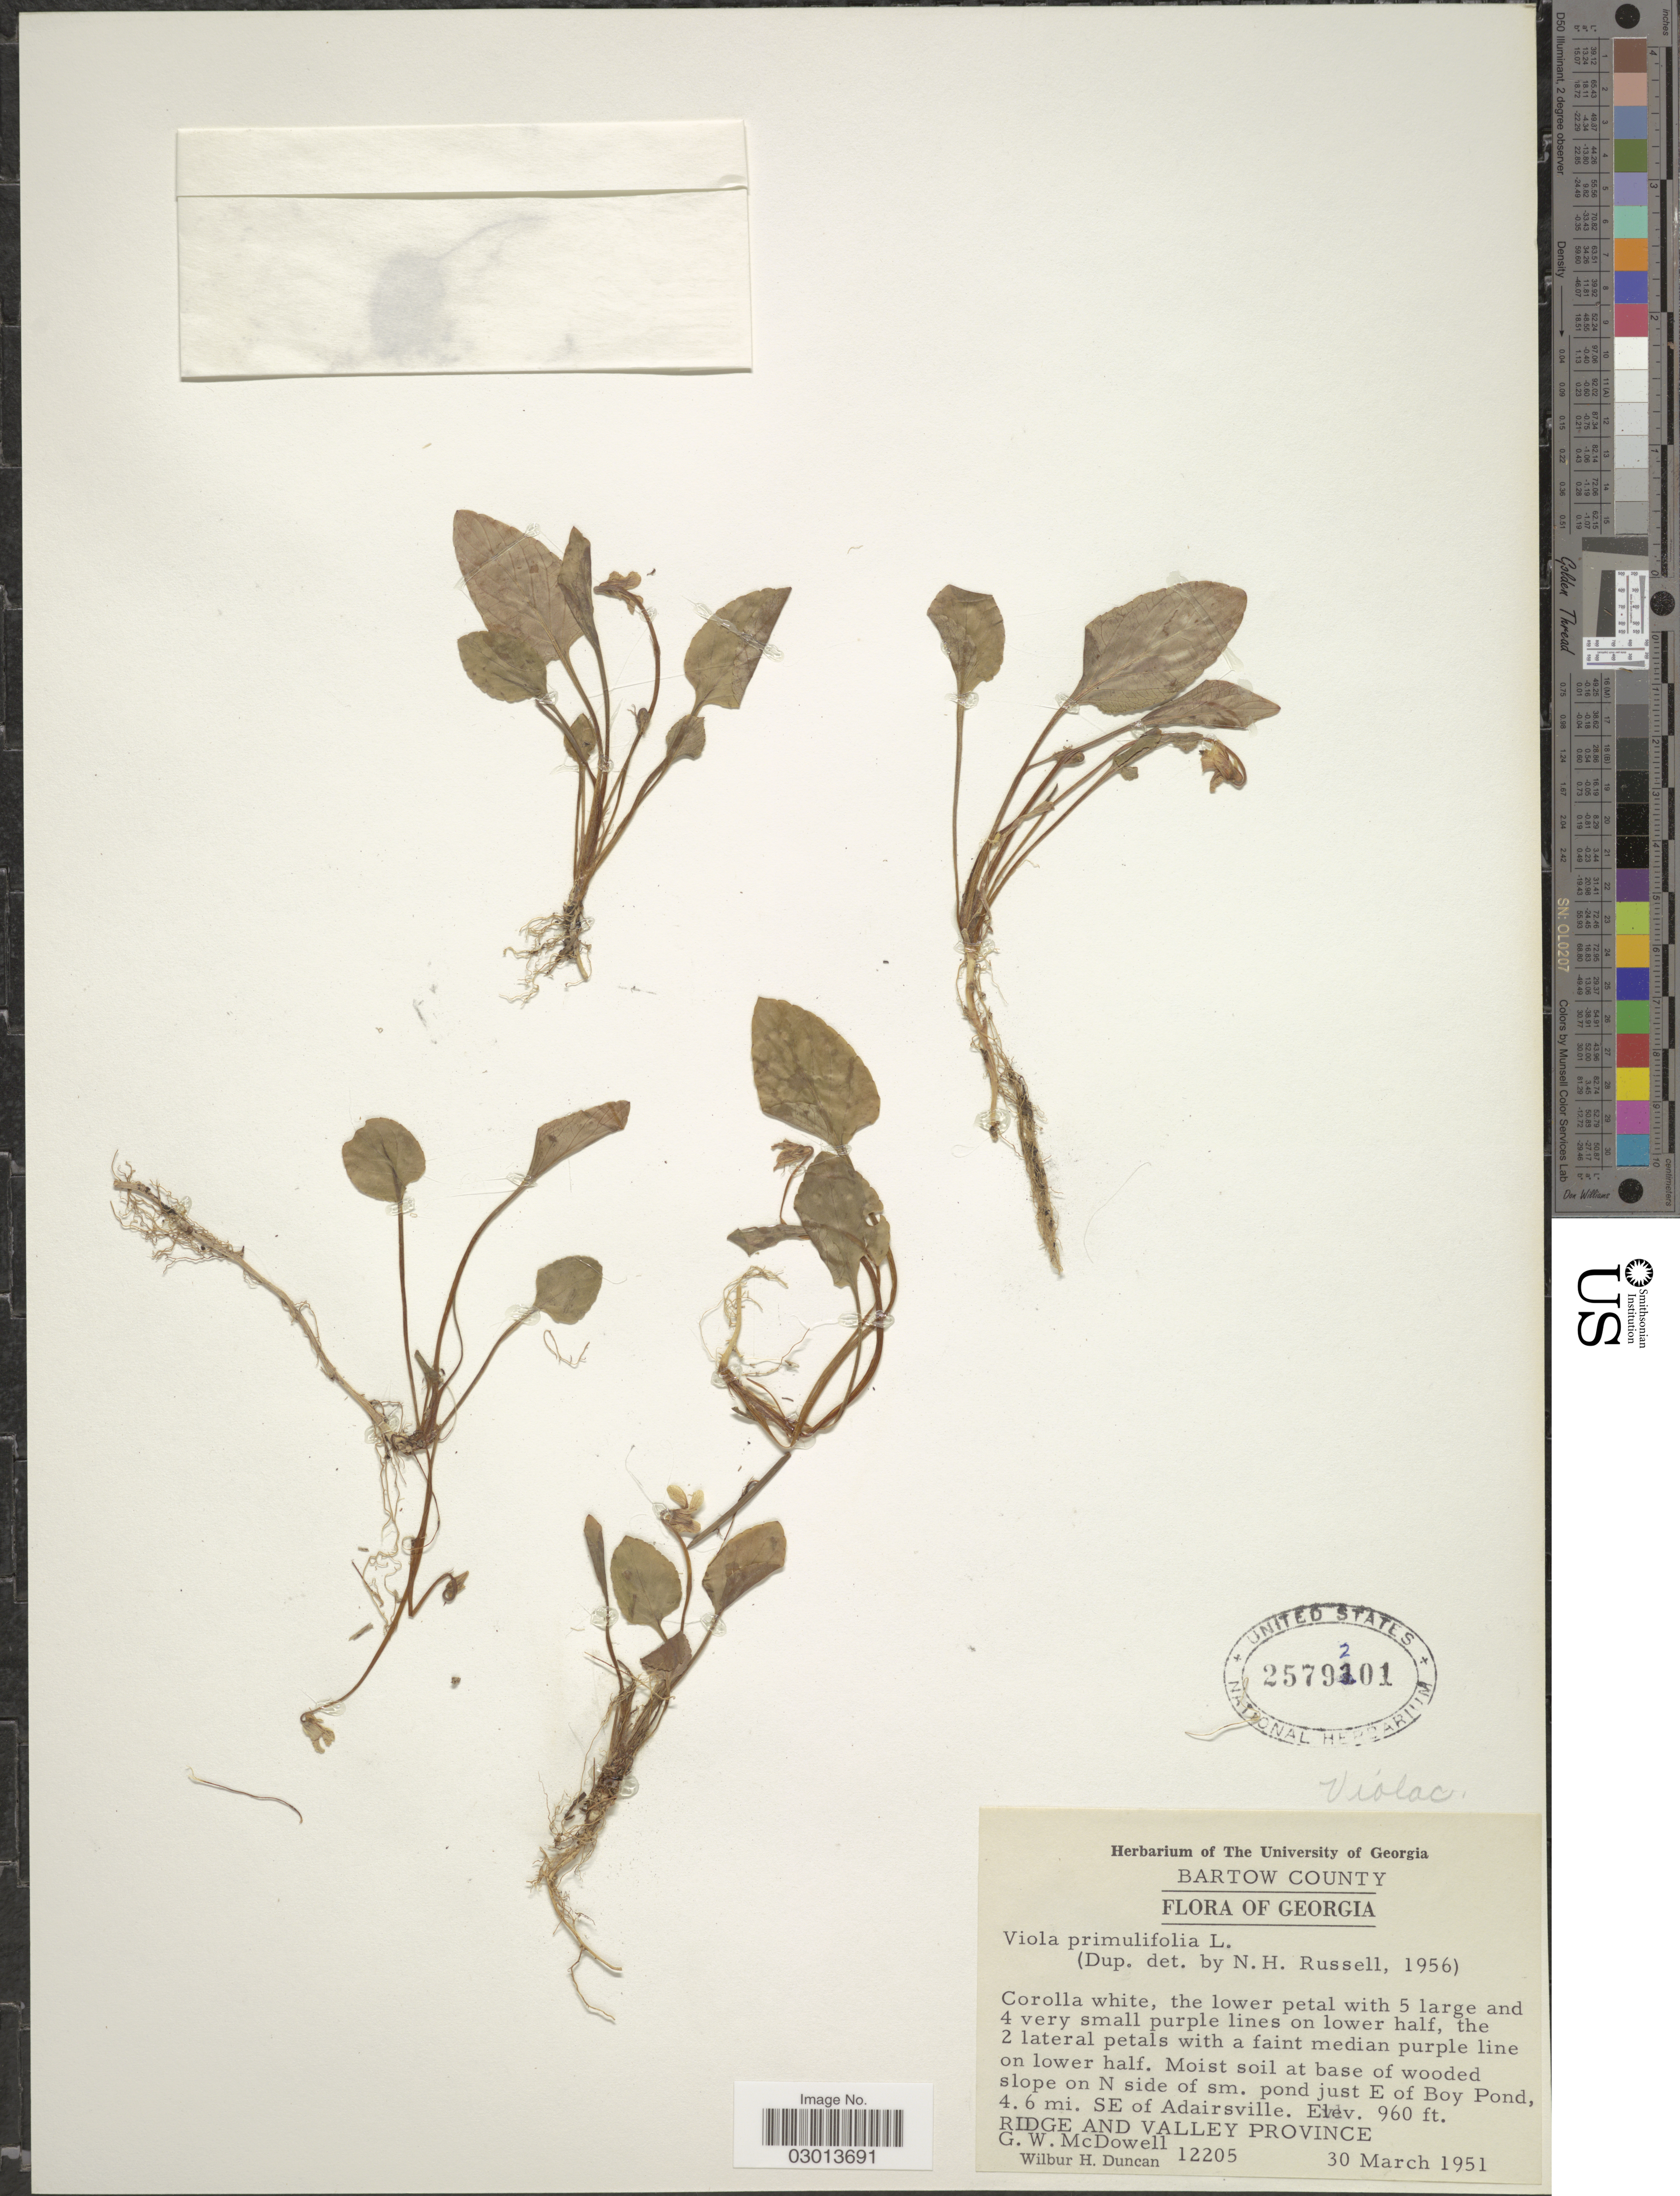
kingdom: Plantae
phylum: Tracheophyta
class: Magnoliopsida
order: Malpighiales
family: Violaceae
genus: Viola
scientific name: Viola primulifolia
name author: L.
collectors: G. McDowell & W. H. Duncan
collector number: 12205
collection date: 1951-03-30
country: United States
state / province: Georgia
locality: Bartow County. N side of sm. pond just E of Boy Pond, 4.6 mi. SE of Adairsville. Ridge and Valley Province.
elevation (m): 293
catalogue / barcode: US 2579201